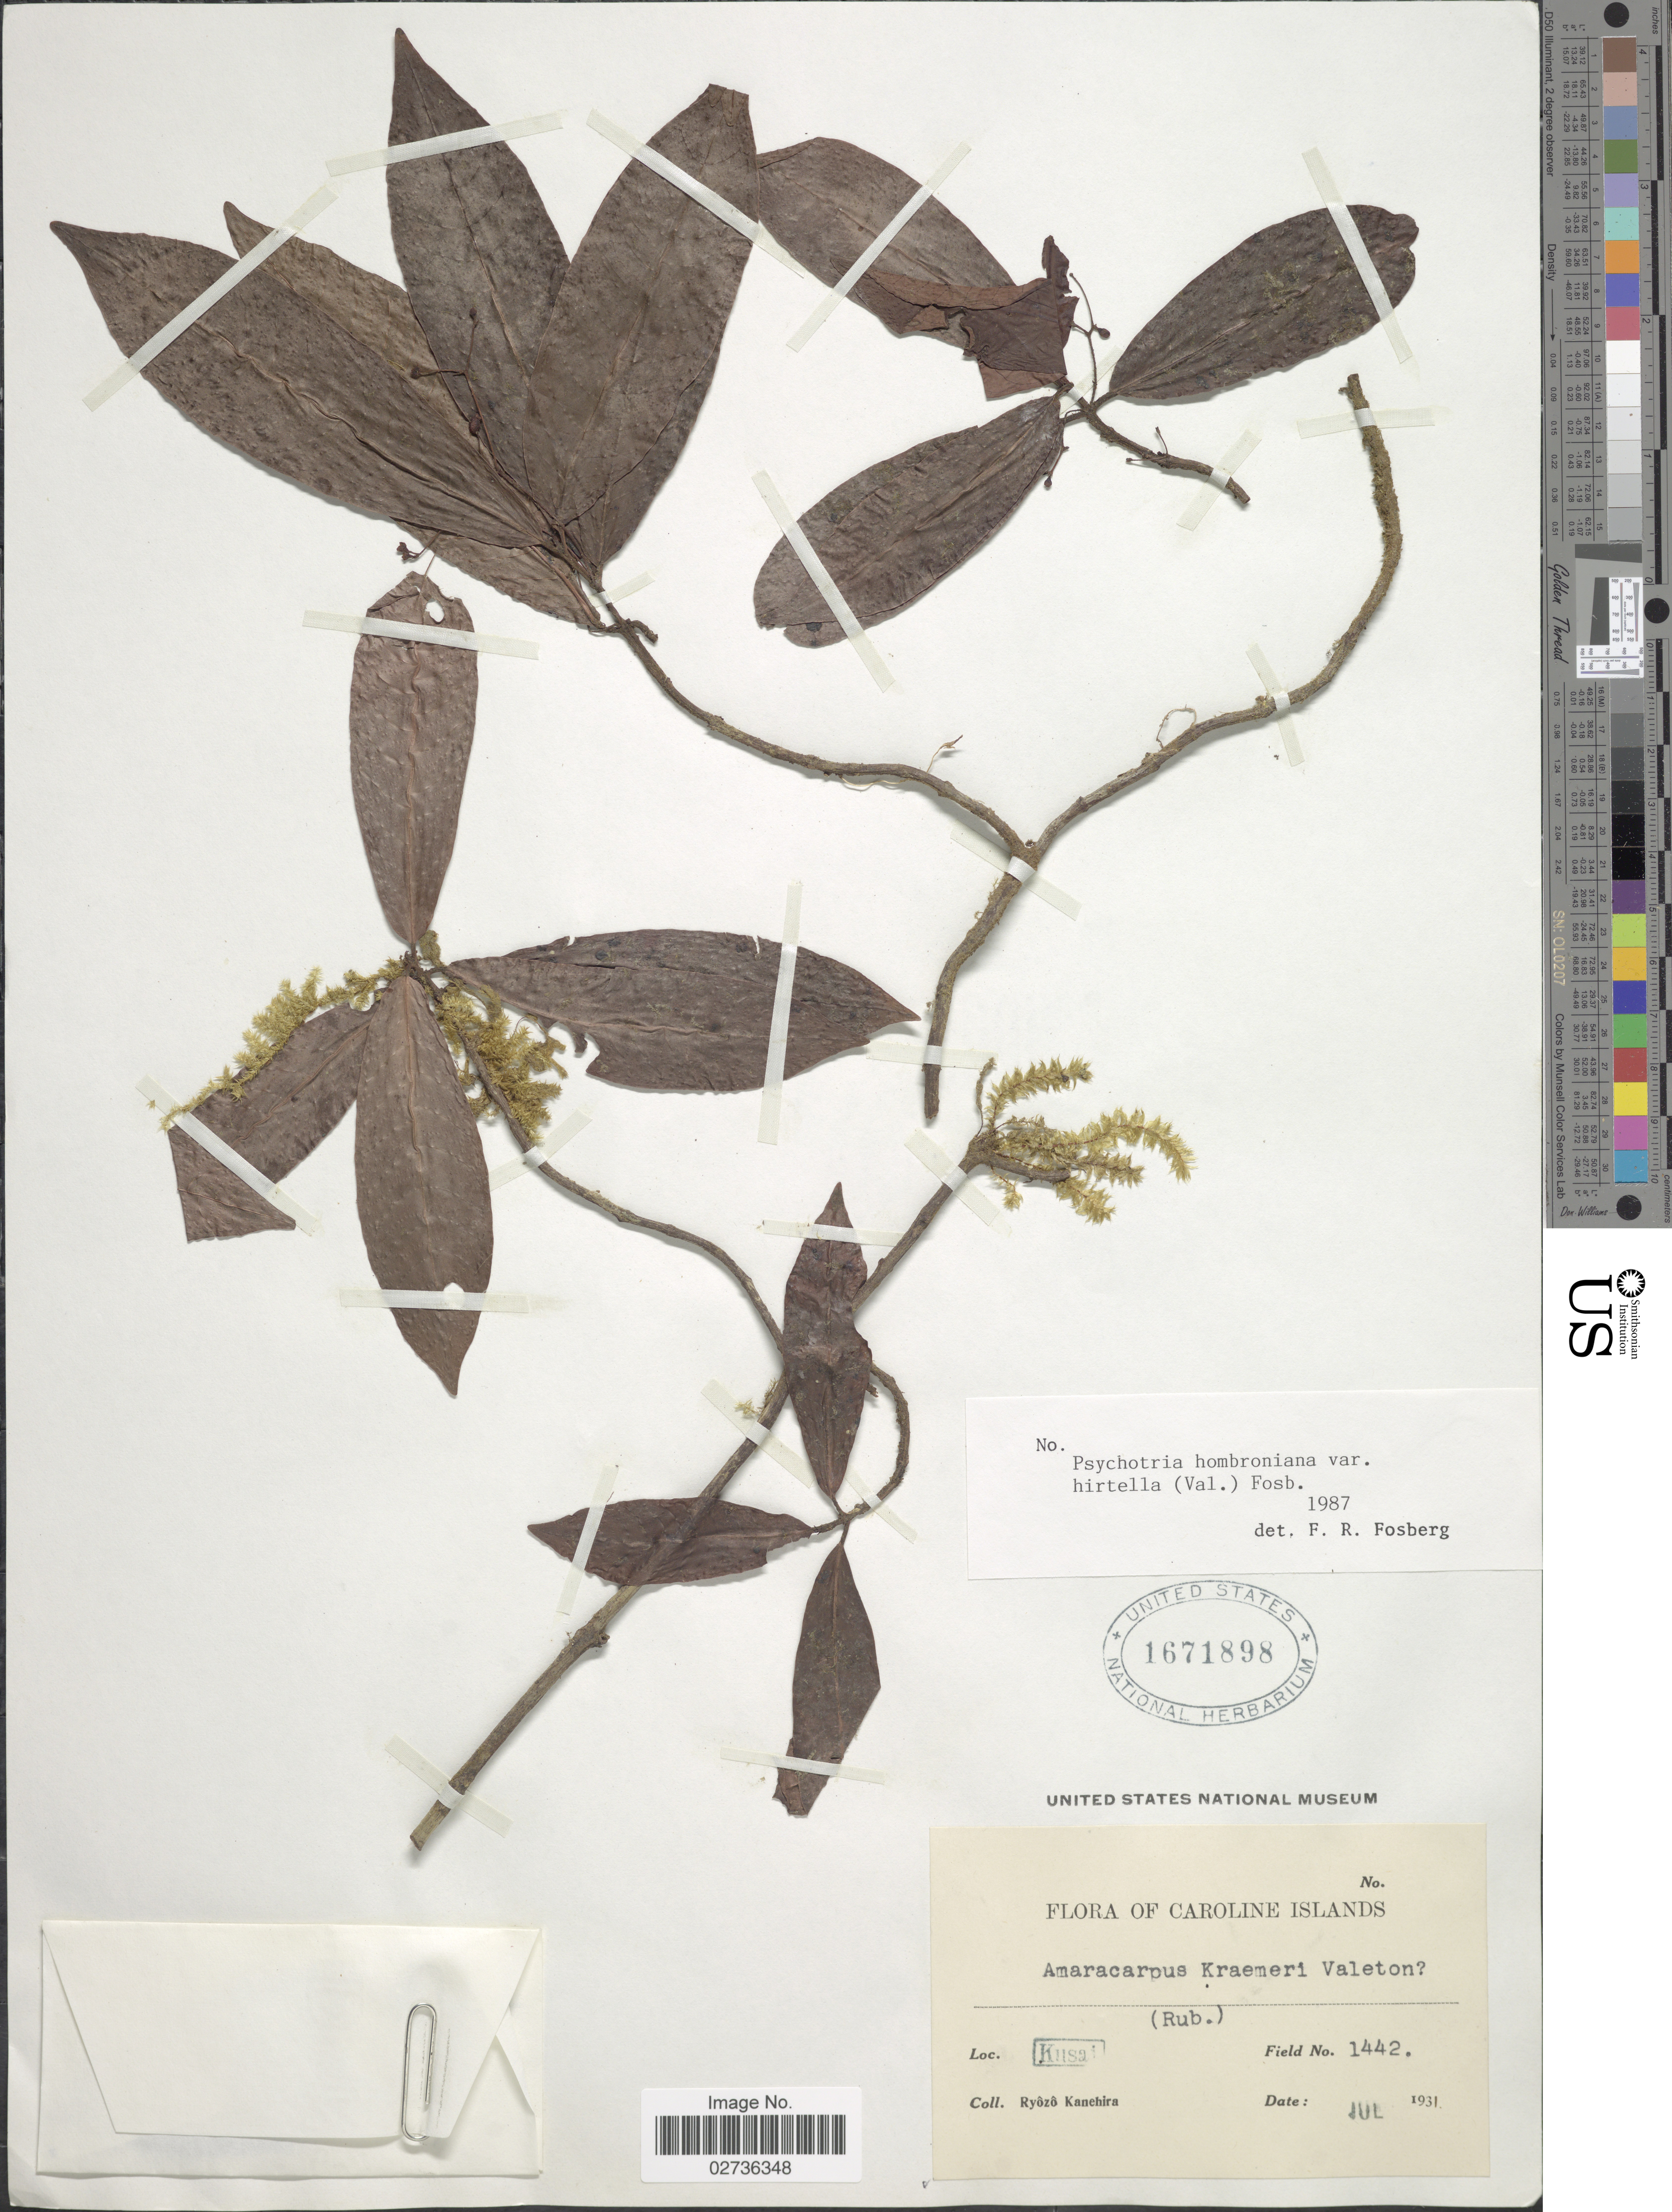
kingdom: Plantae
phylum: Tracheophyta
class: Magnoliopsida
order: Gentianales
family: Rubiaceae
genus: Psychotria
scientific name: Psychotria hombroniana var. hirtella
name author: (Valeton) Fosberg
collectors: R. Kanehira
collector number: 1442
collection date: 1931-07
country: Micronesia, Federated States of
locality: Caroline Islands. Kusai.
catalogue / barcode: US 1671898